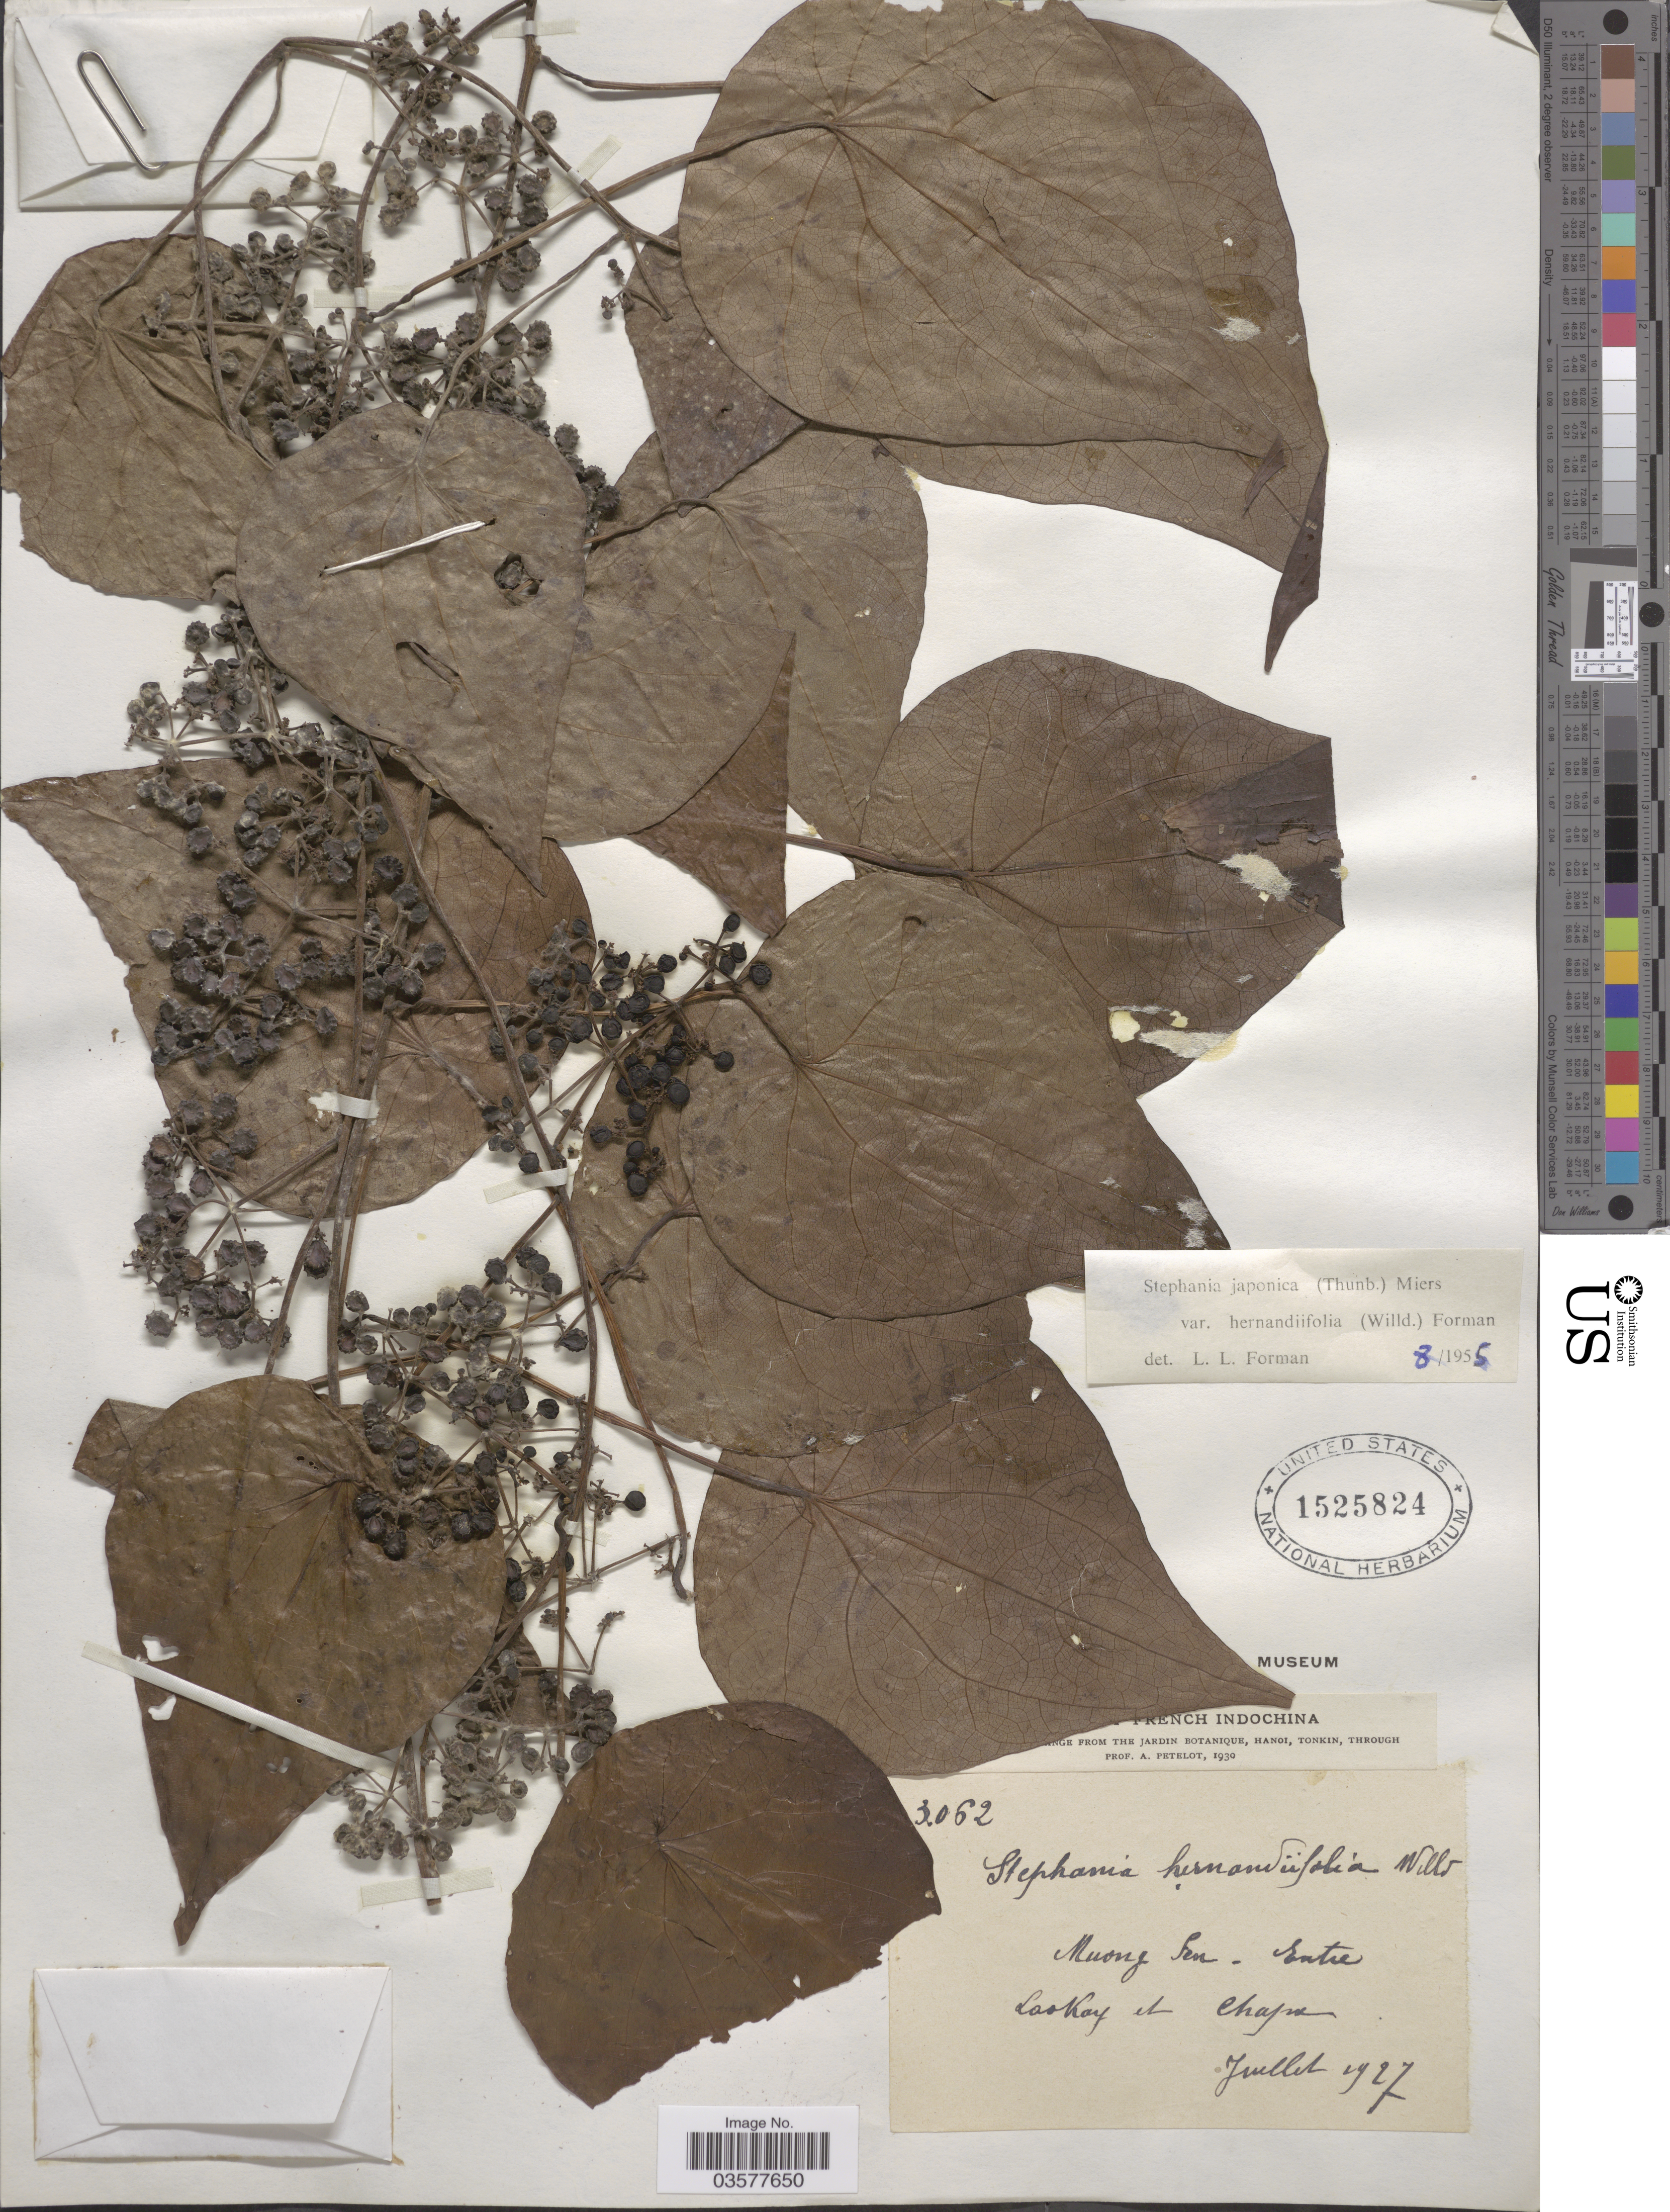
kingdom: Plantae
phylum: Tracheophyta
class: Magnoliopsida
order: Ranunculales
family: Menispermaceae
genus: Stephania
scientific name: Stephania japonica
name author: (Thunb.) Miers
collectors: A. Petelot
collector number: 3062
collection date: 1927-07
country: Vietnam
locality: [illegible text]ench Indochina. Muong Sen-Entre LaoKay et Chapa.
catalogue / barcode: US 1525824